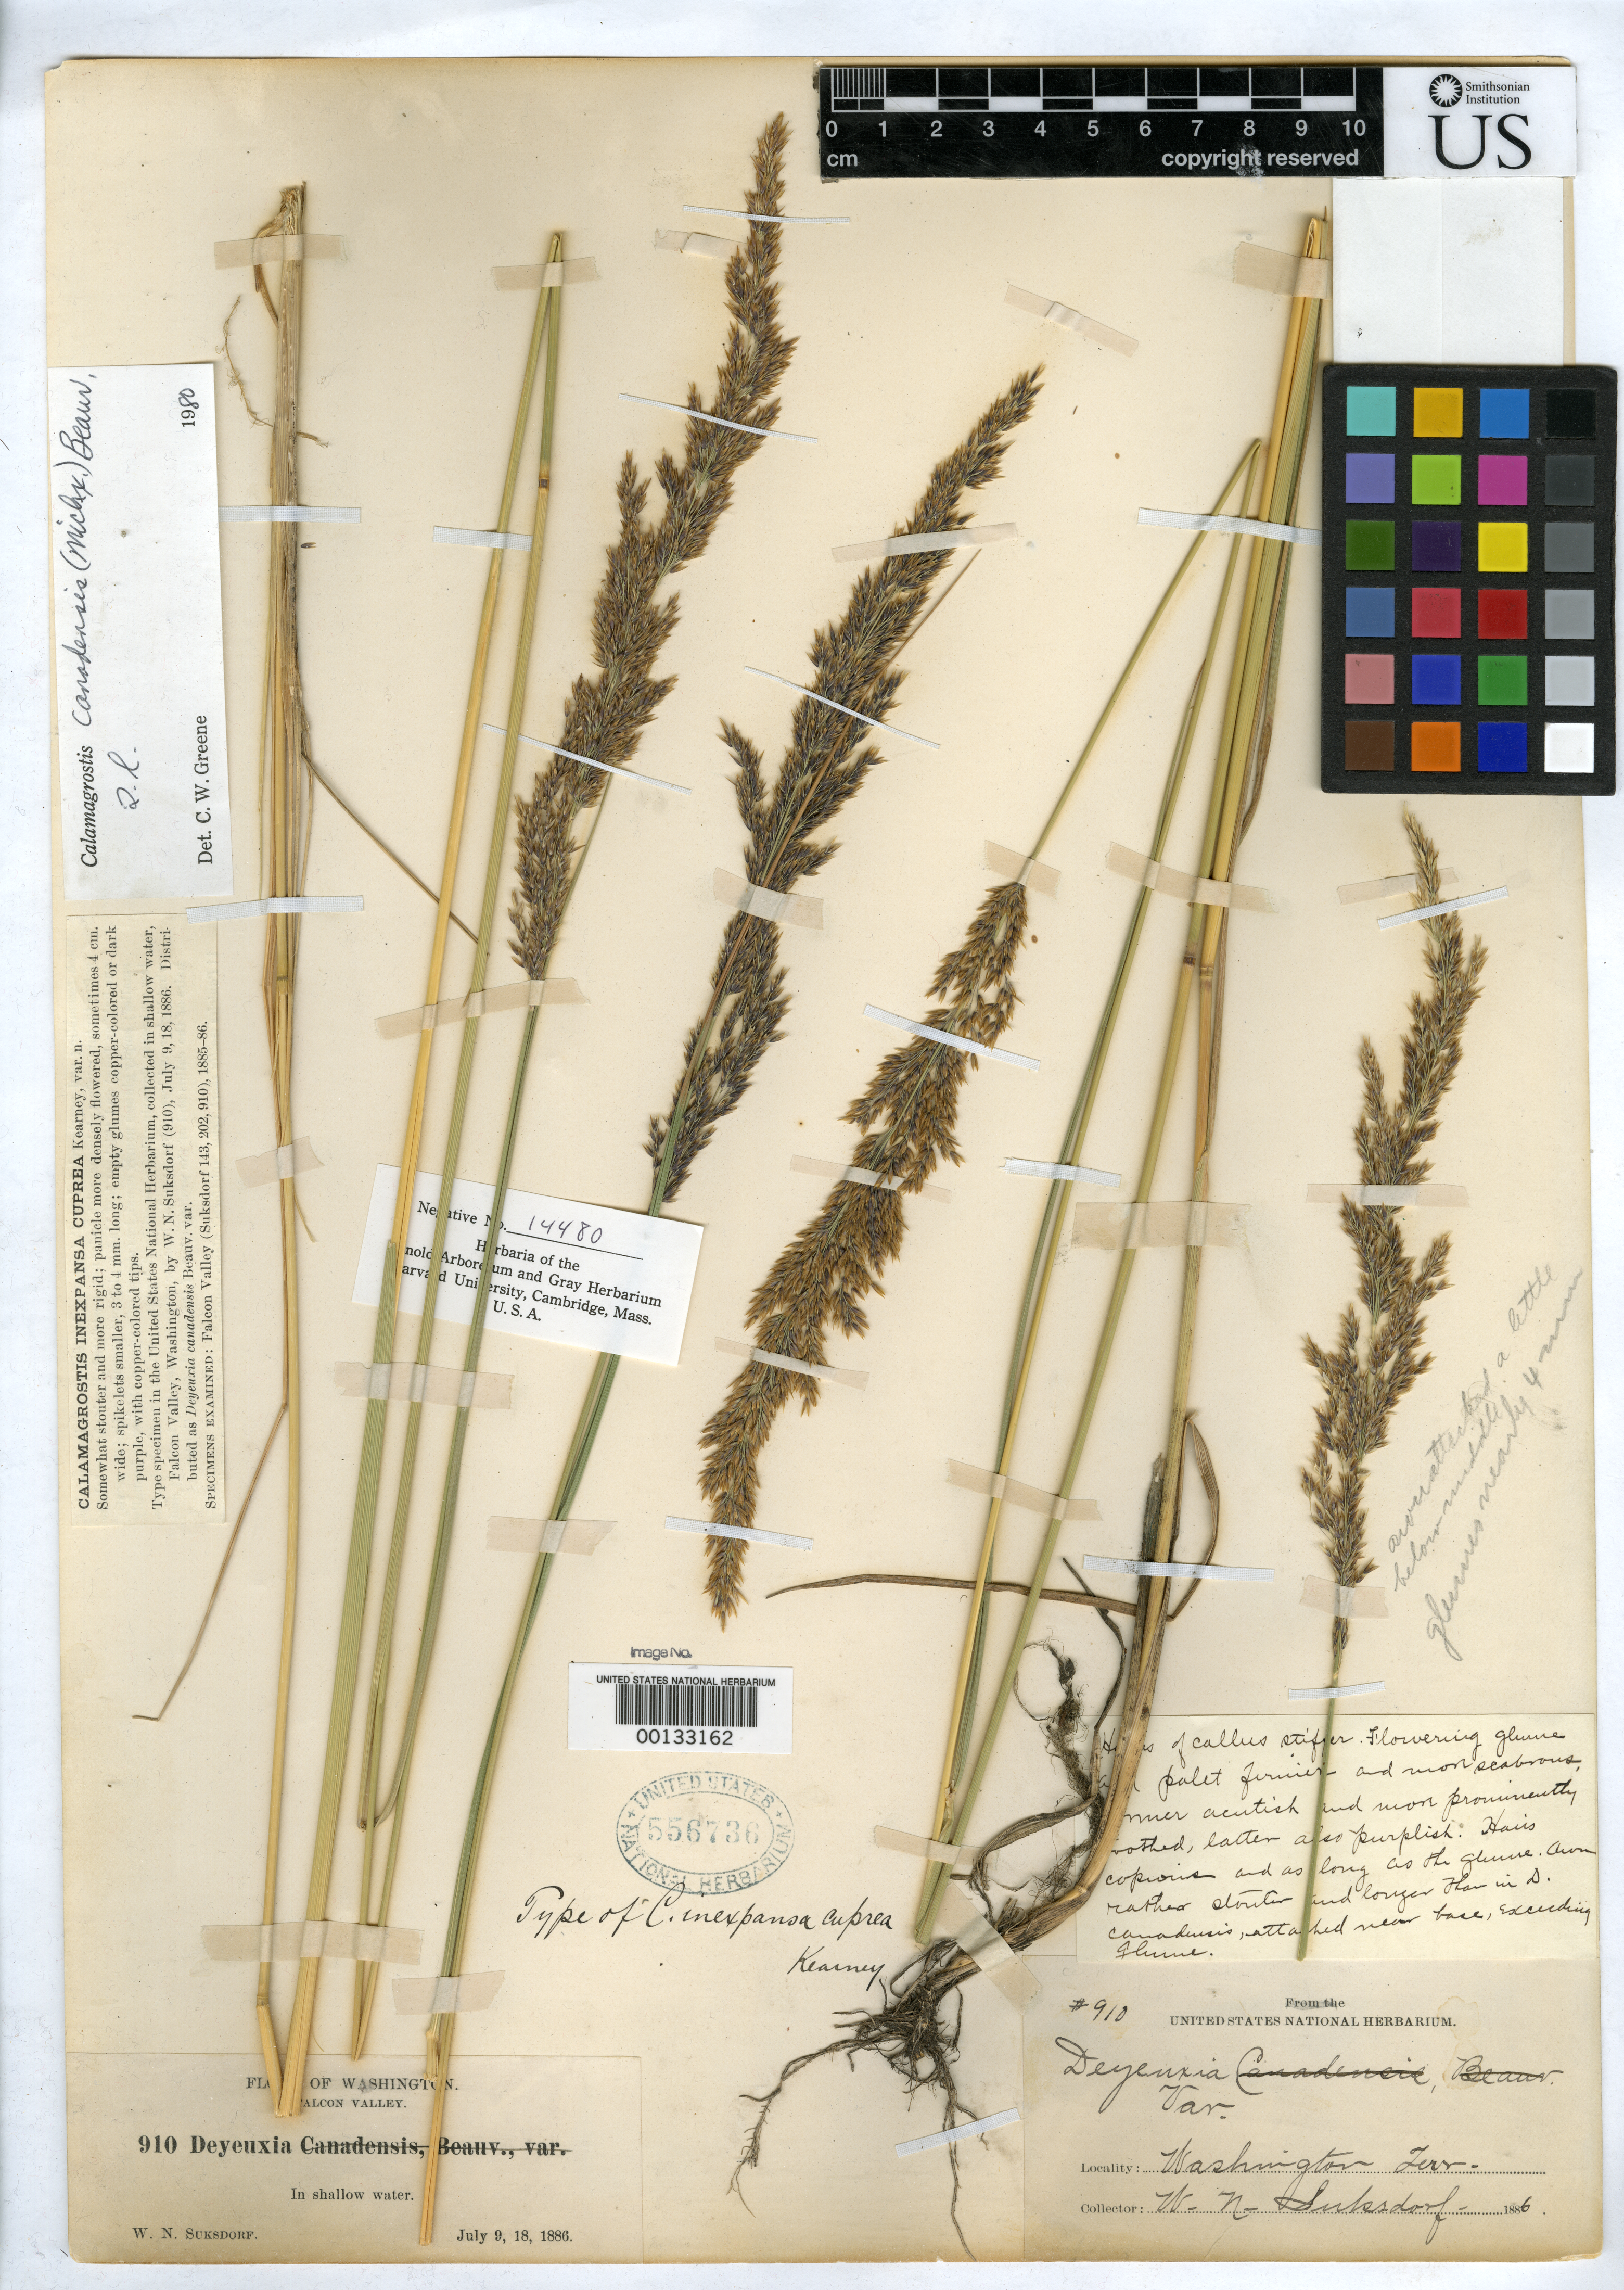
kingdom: Plantae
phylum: Tracheophyta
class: Liliopsida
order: Poales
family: Poaceae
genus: Calamagrostis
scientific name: Calamagrostis inexpansa var. cuprea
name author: Kearney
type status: Isotype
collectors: W. N. Suksdorf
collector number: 910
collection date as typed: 18 Jul 1886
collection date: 1886-07-18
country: United States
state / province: Washington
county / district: Klickitat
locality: Falcon Valley.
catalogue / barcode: US 556736